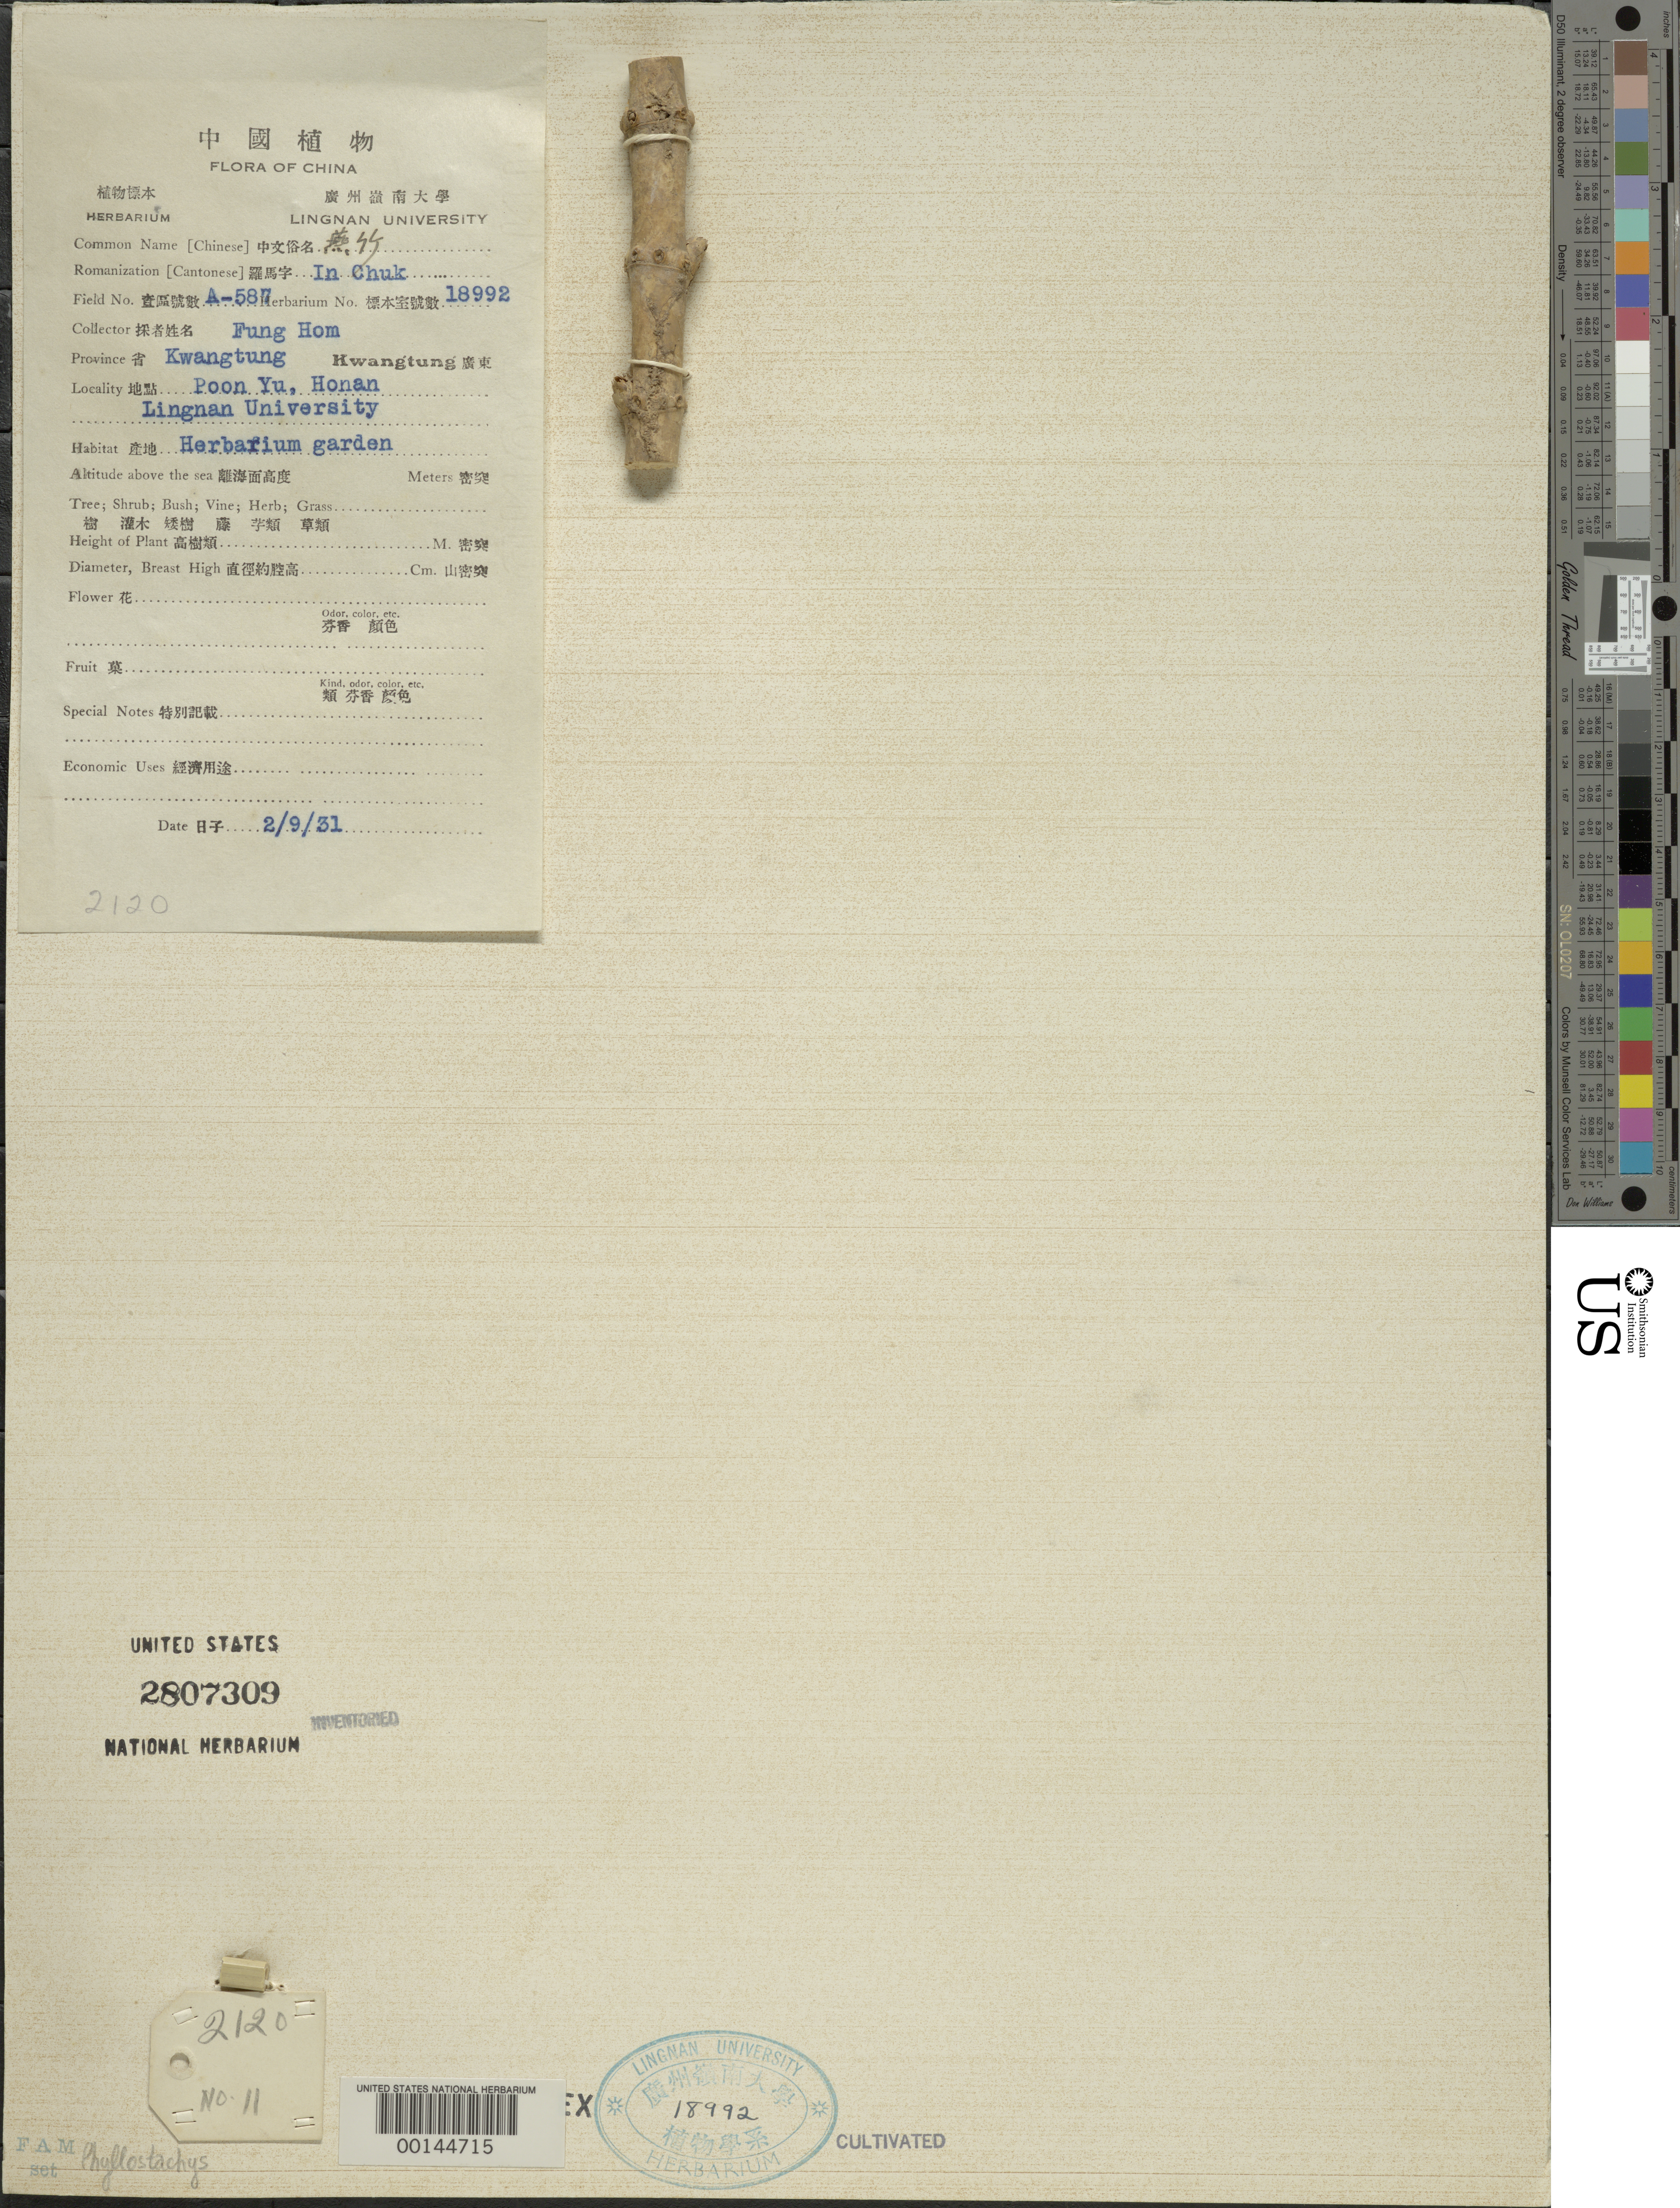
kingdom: Plantae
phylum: Tracheophyta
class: Liliopsida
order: Poales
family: Poaceae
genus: Phyllostachys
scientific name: Phyllostachys sp.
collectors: H. L. Fung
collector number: A-587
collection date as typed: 09 Feb 1931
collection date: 1931-02-09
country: China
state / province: Guangdong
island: Honam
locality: Honan, p'an-yu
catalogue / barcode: US 2807309